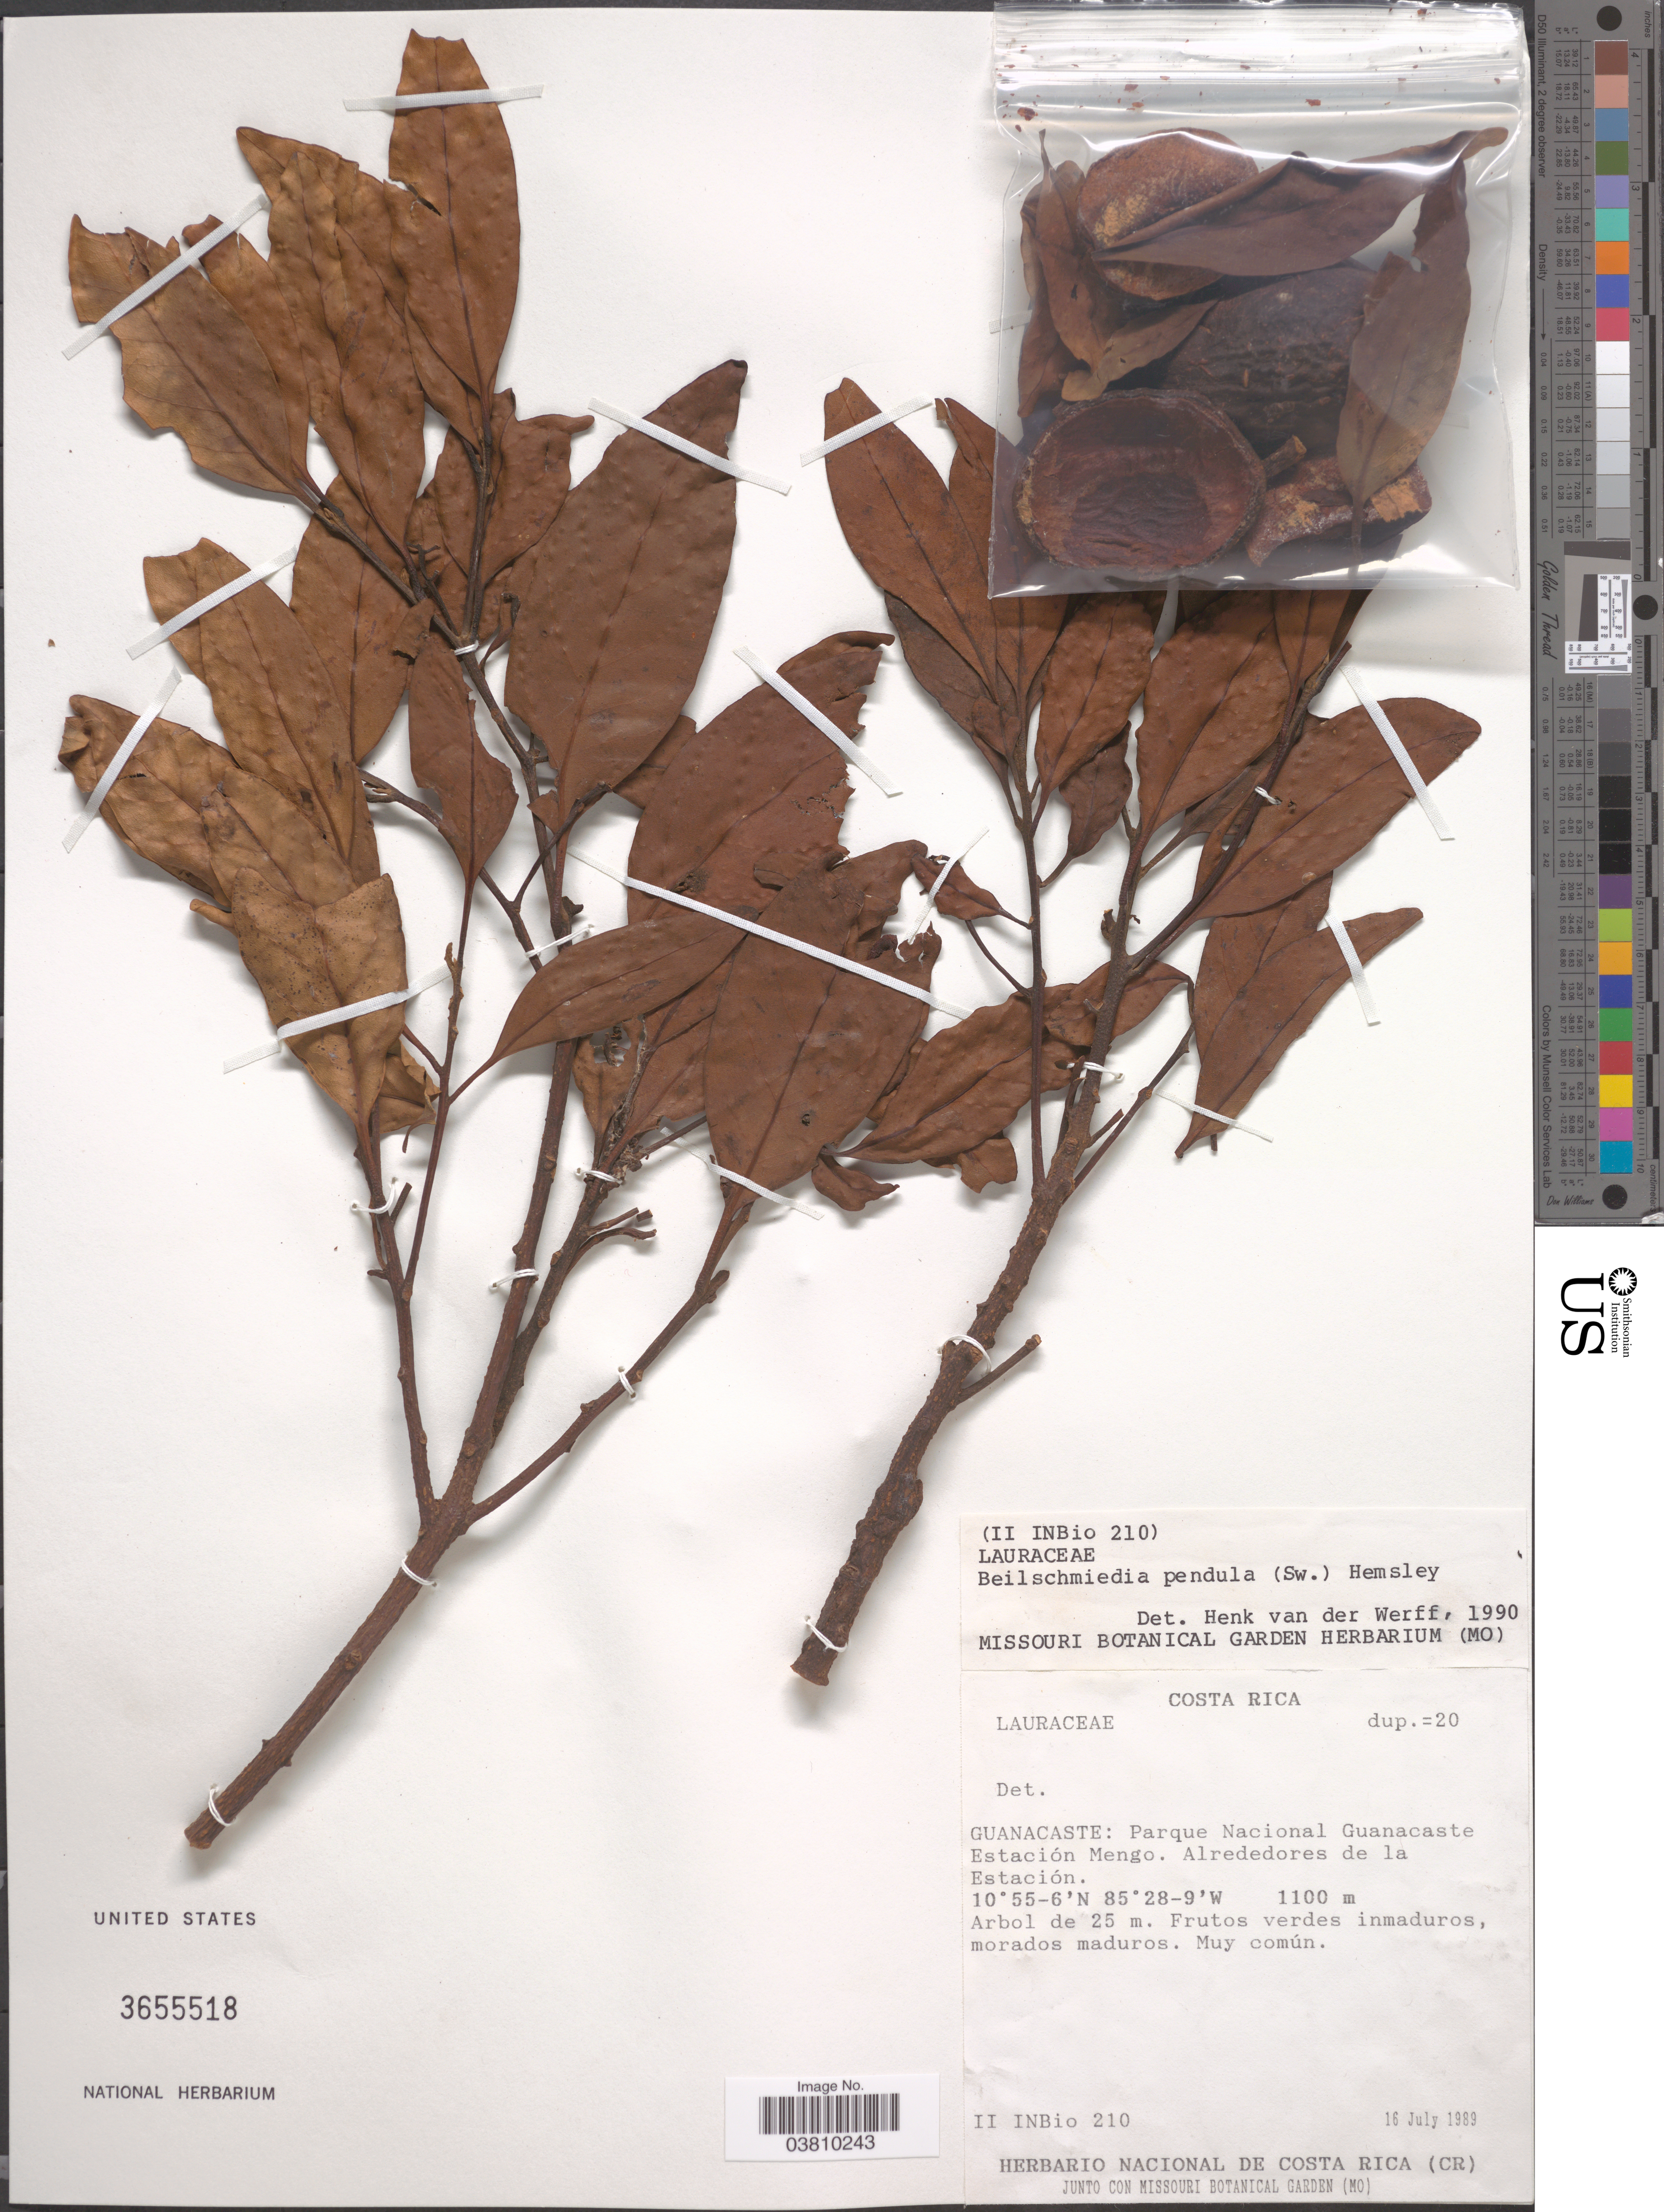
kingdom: Plantae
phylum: Tracheophyta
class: Magnoliopsida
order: Laurales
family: Lauraceae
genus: Beilschmiedia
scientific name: Beilschmiedia pendula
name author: (Sw.) Hemsl.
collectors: I. INBio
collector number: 210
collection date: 1989-07-16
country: Costa Rica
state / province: Guanacaste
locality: Parque Nacional Guanacaste Estación Mengo. Alrededores de la Estación.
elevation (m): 1100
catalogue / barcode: US 3655518